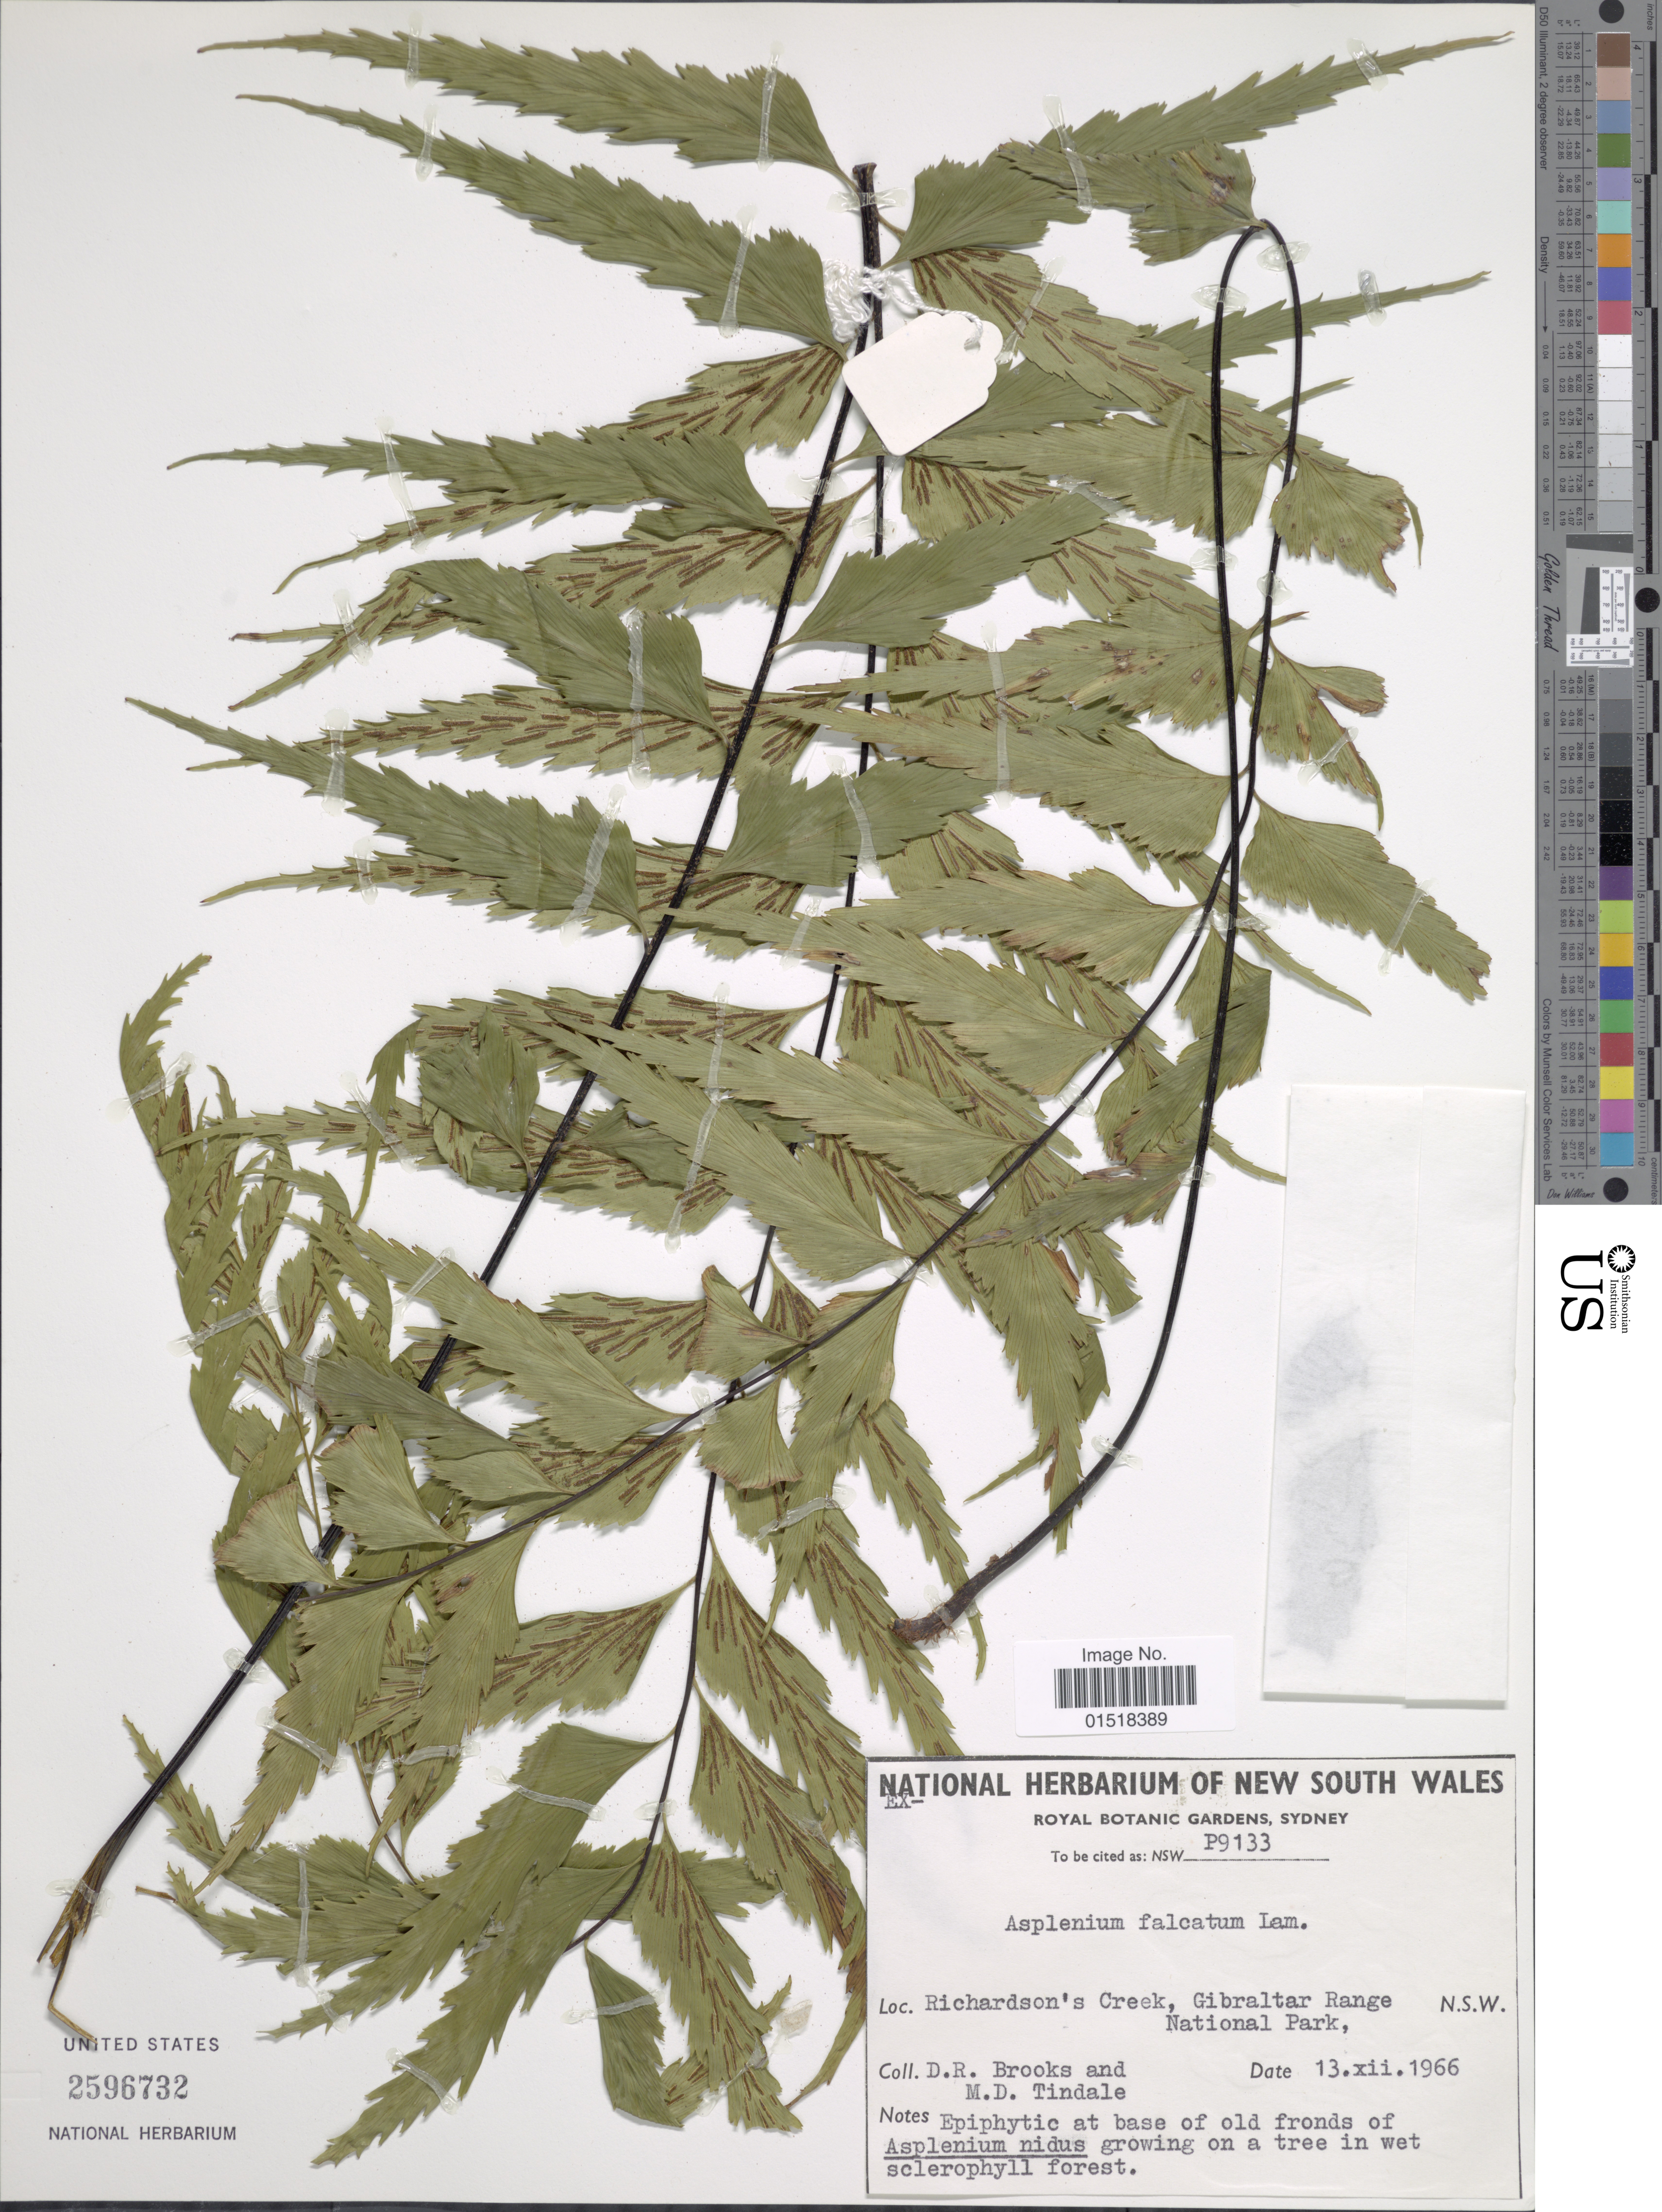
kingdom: Plantae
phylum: Tracheophyta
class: Polypodiopsida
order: Polypodiales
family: Aspleniaceae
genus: Asplenium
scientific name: Asplenium falcatum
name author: Lam.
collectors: D. Brooks & M. D. Tindale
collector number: P9133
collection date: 1966-12-13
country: Australia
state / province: New South Wales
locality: Richardson's Creek, Gibraltar Range National Park.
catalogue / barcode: US 2596732